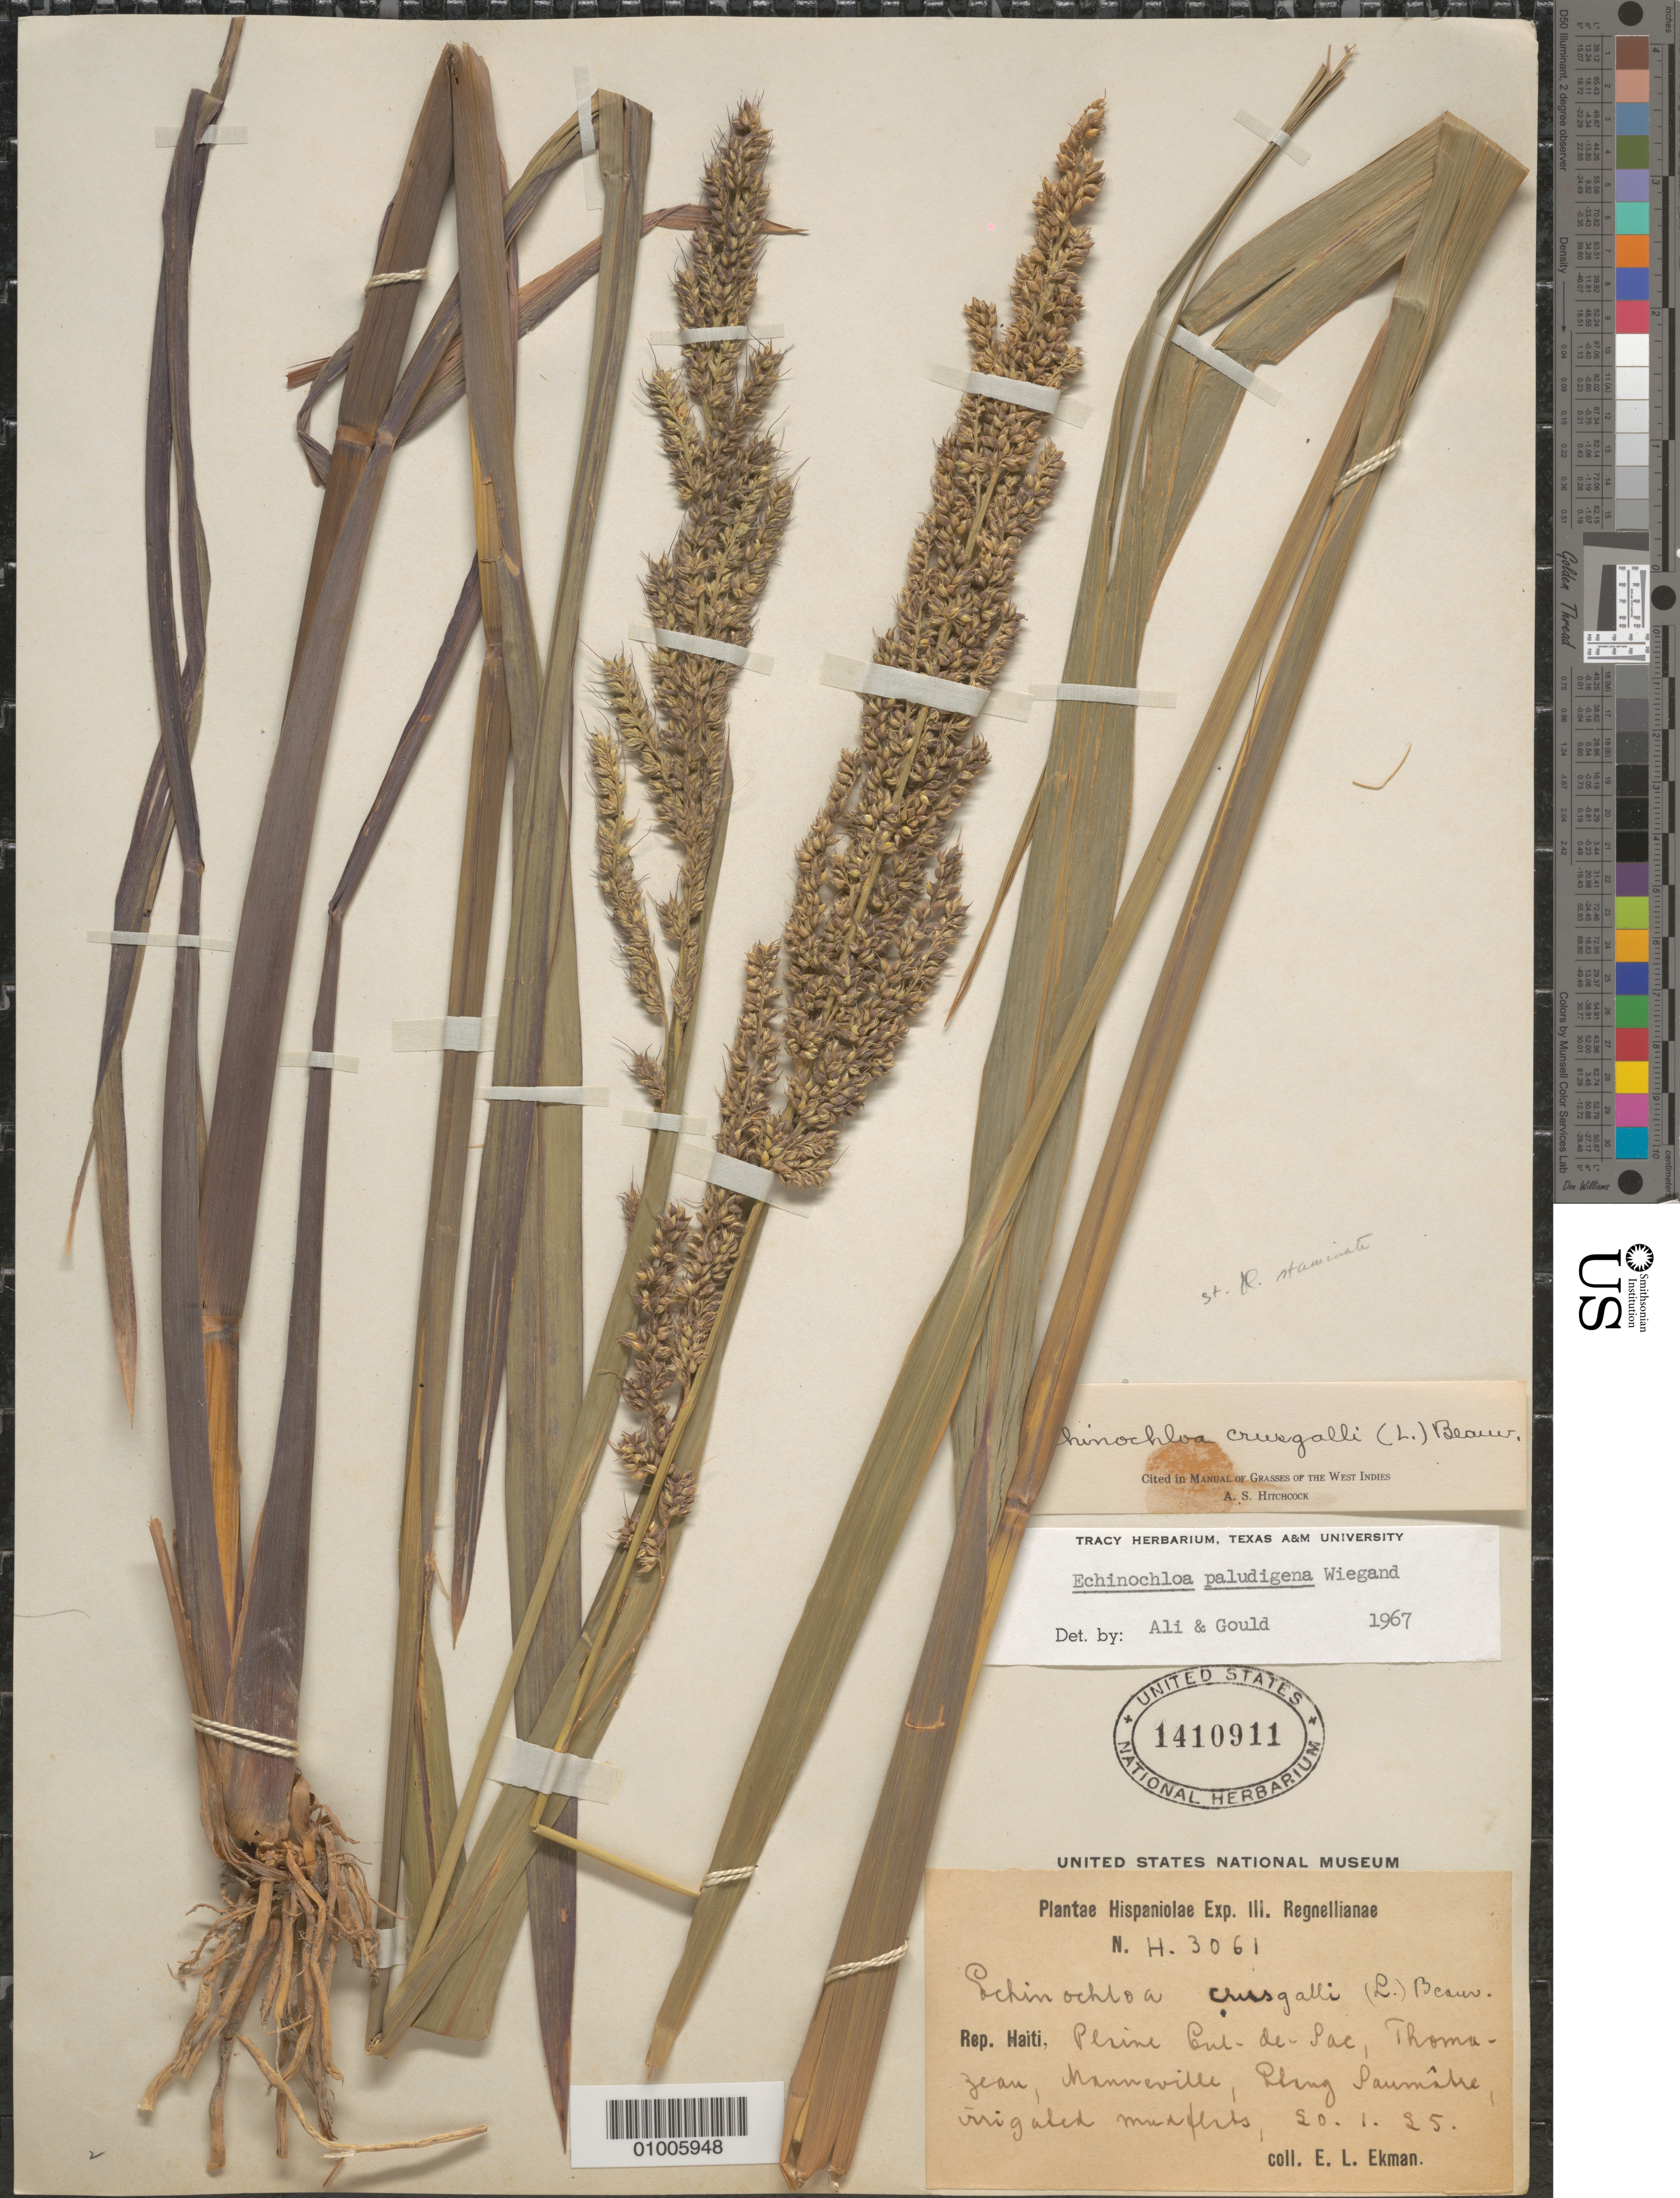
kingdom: Plantae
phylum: Tracheophyta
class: Liliopsida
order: Poales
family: Poaceae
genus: Echinochloa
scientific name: Echinochloa crus-galli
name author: (L.) P. Beauv.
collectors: E. L. Ekman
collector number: H 3061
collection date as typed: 20 Jan 1925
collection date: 1925-01-20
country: Haiti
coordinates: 0 N, 0 E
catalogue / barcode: US 1410911